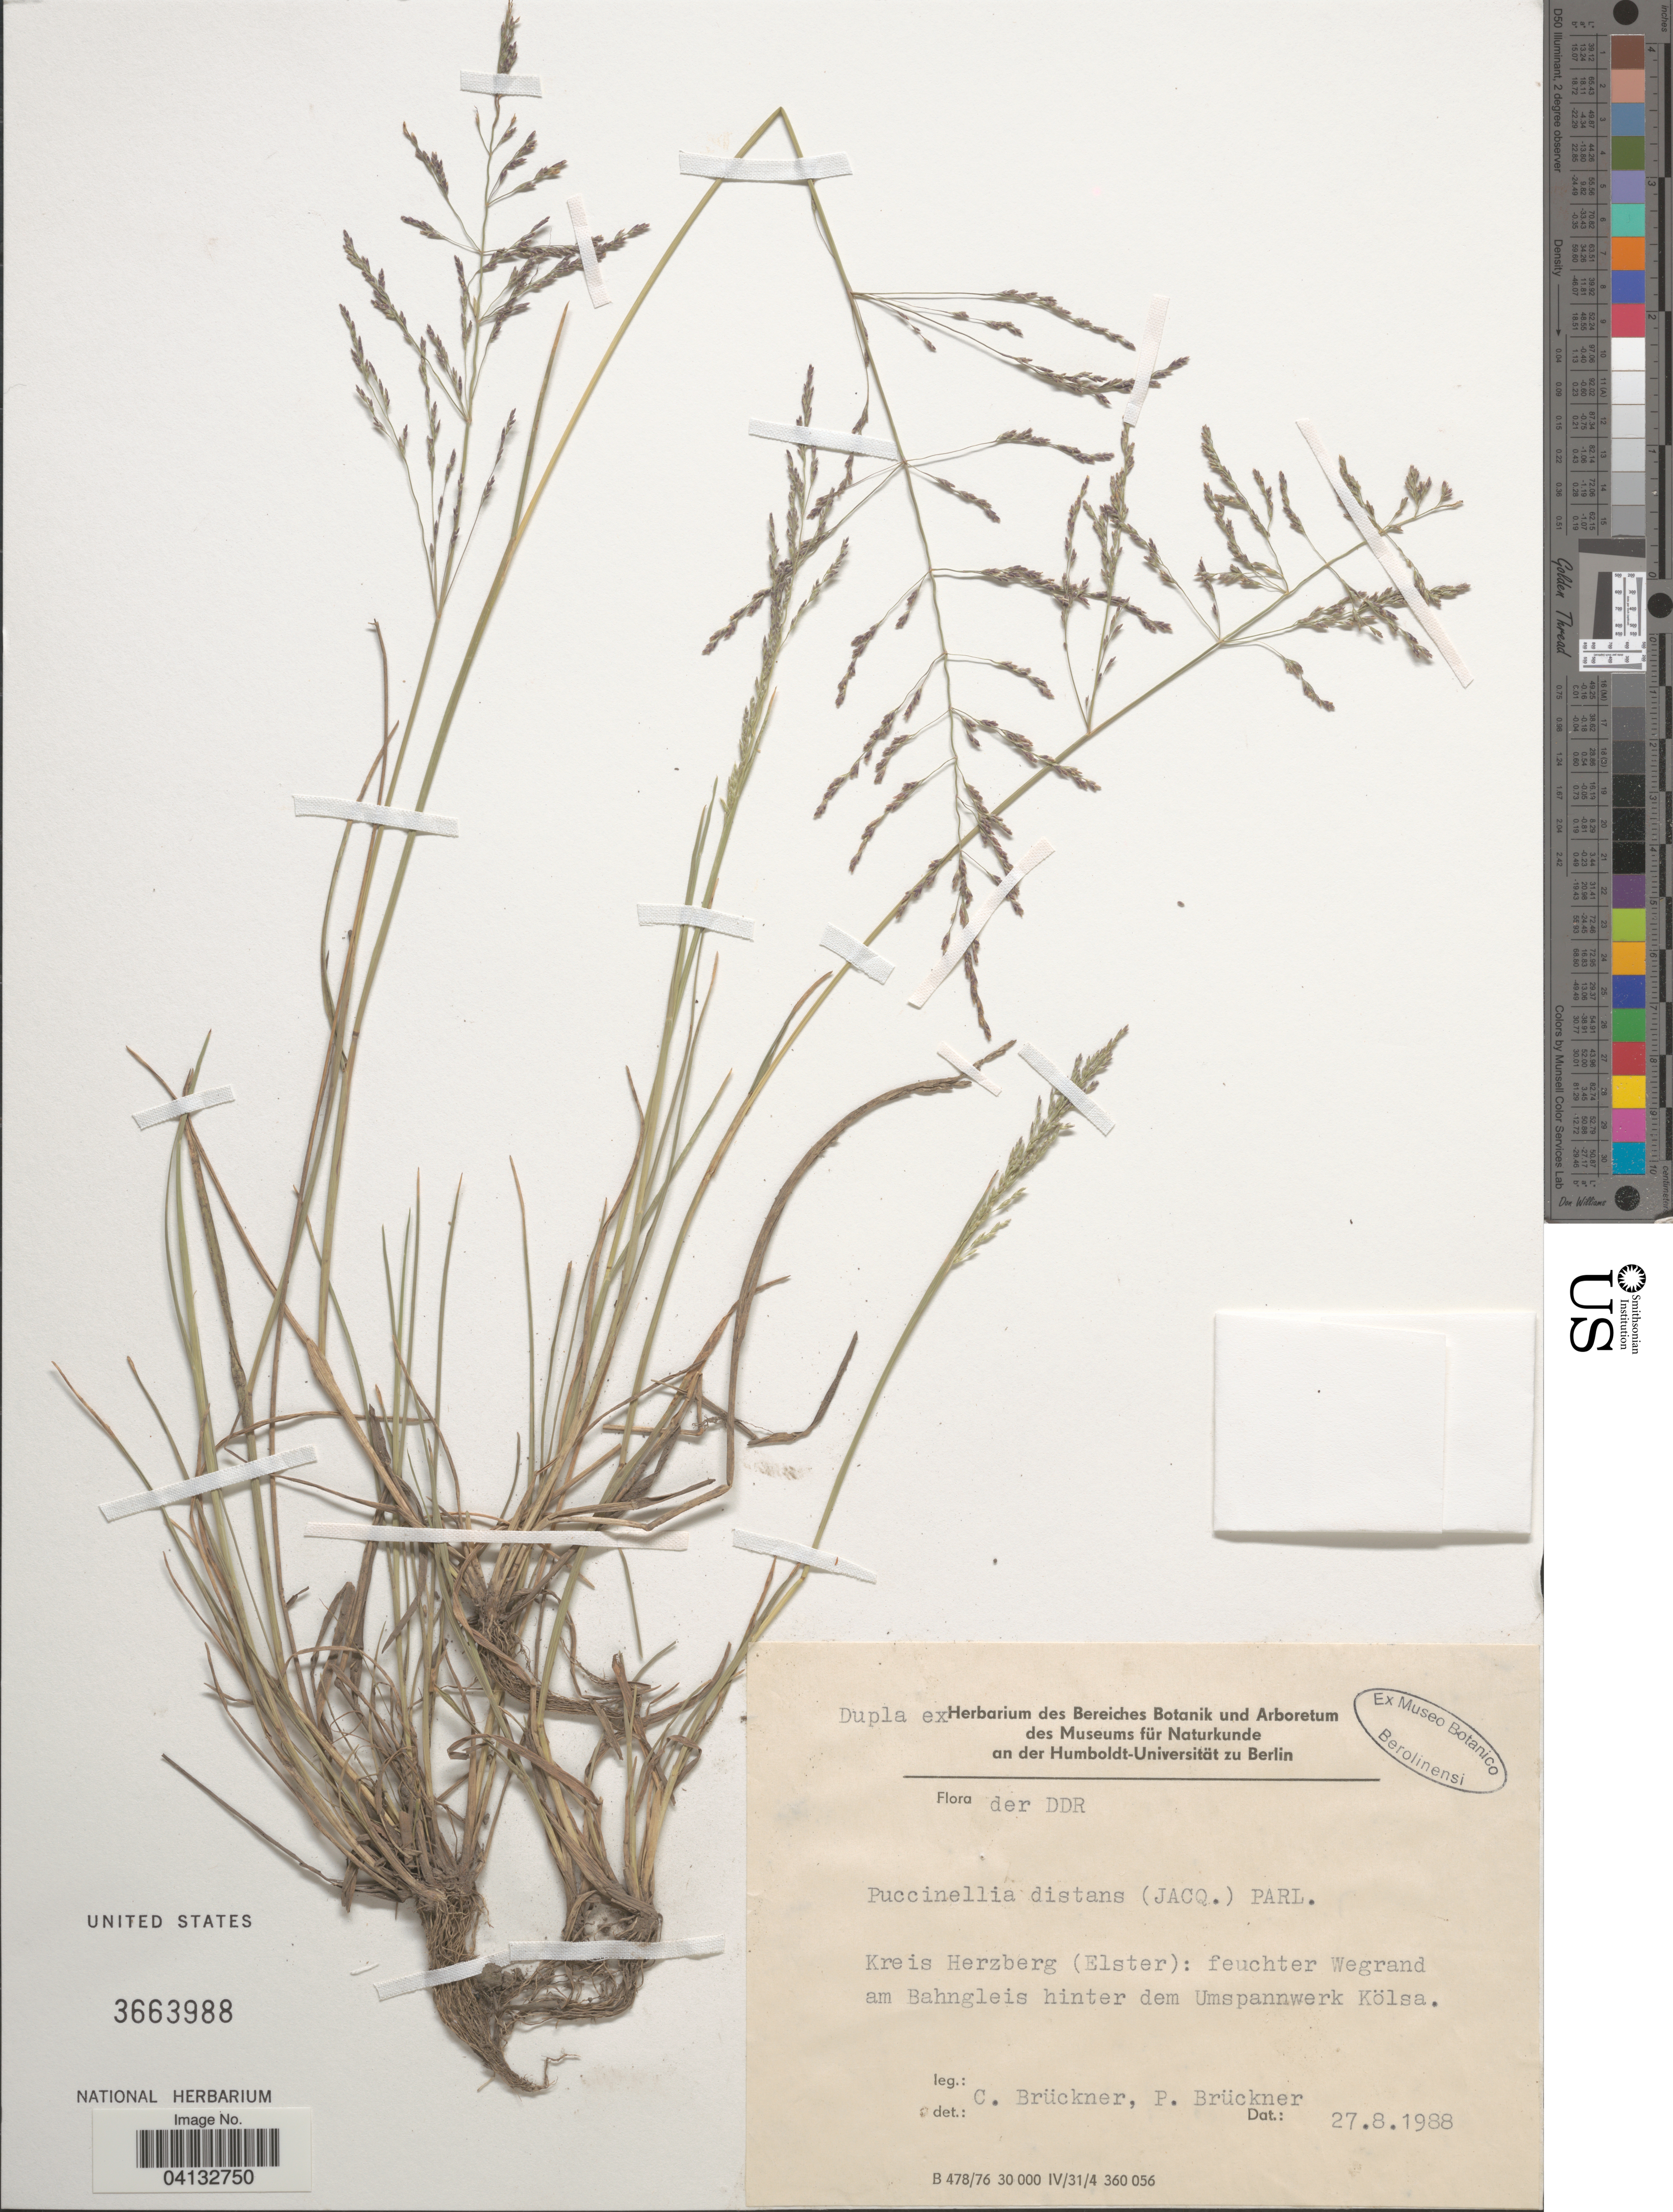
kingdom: Plantae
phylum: Tracheophyta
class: Liliopsida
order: Poales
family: Poaceae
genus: Puccinellia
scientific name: Puccinellia distans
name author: (Jacq.) Parl.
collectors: C. Brückner & P. Brückner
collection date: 1988-08-27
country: Germany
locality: DDR. Kreis Herzberg (Elster): feuchter Wegrand am Bahngleis hinter dem Umspannwerk Kölsa.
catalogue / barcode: US 3663988